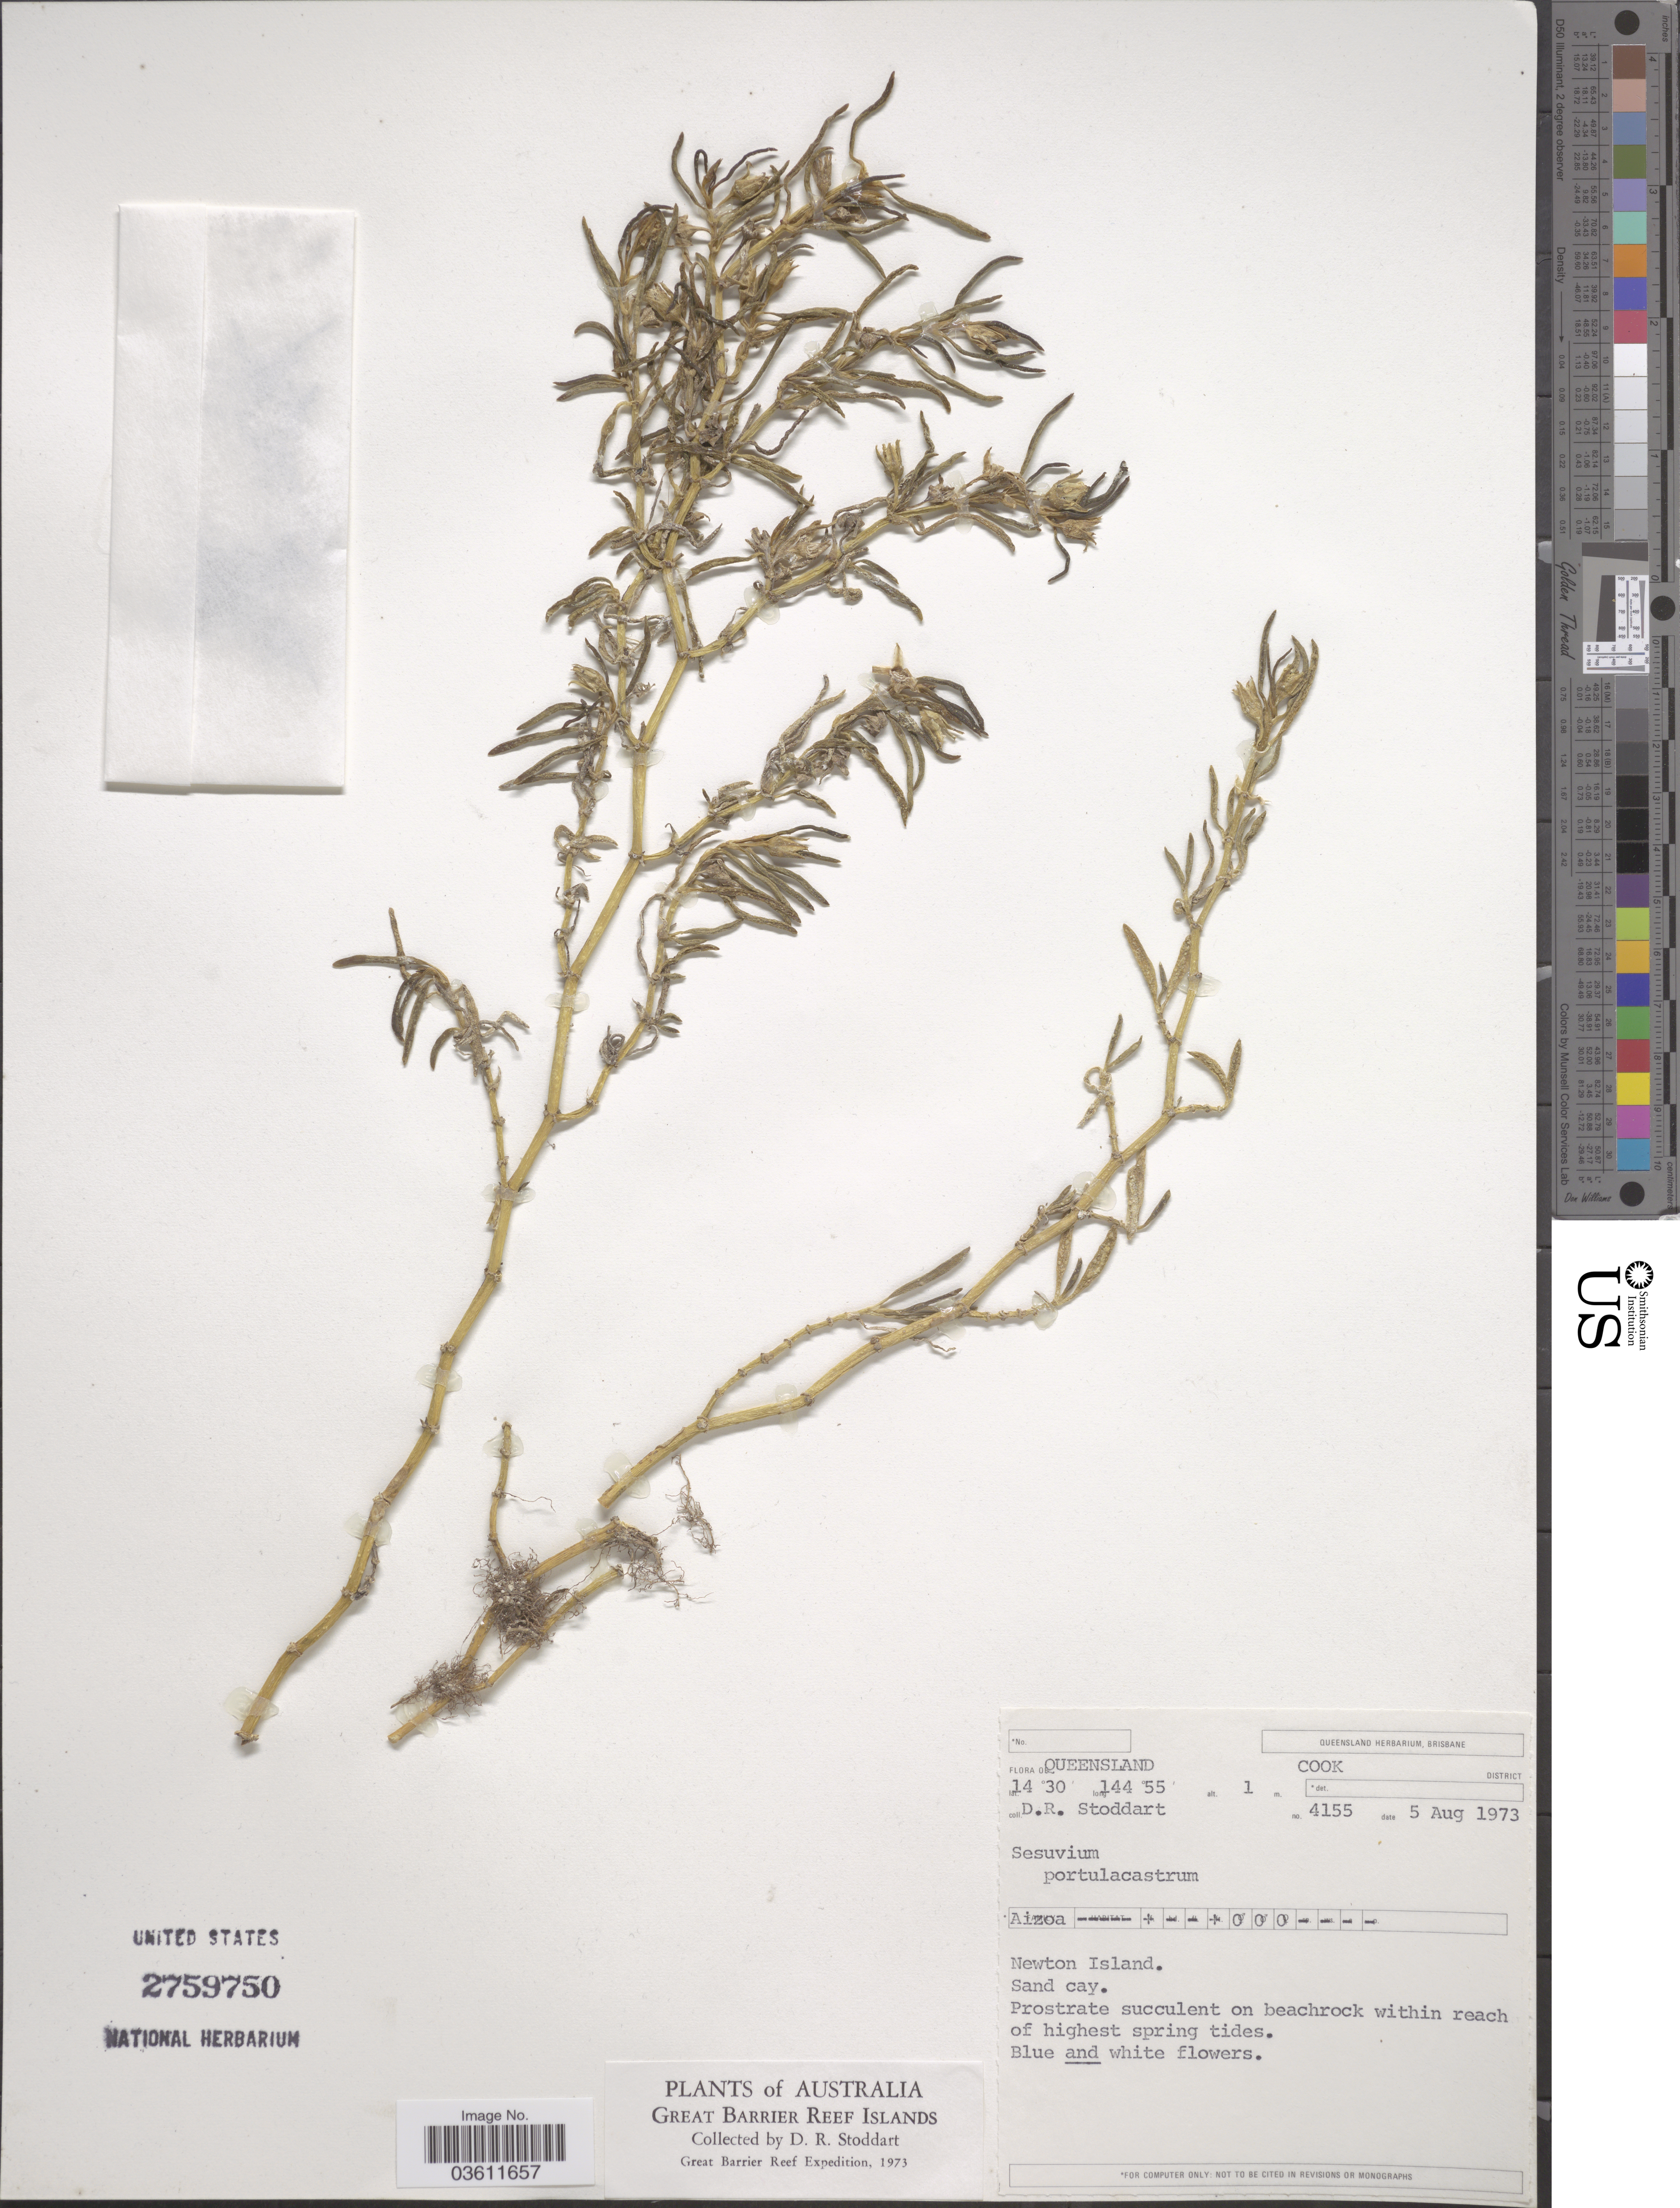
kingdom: Plantae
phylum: Tracheophyta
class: Magnoliopsida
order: Caryophyllales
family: Aizoaceae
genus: Sesuvium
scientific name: Sesuvium portulacastrum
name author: (L.) L.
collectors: D. R. Stoddart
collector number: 4155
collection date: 1973-08-05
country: Australia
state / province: Queensland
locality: Cook District. Newton Island. Sand cay. Great Barrier Reef Islands.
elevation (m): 1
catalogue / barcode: US 2759750